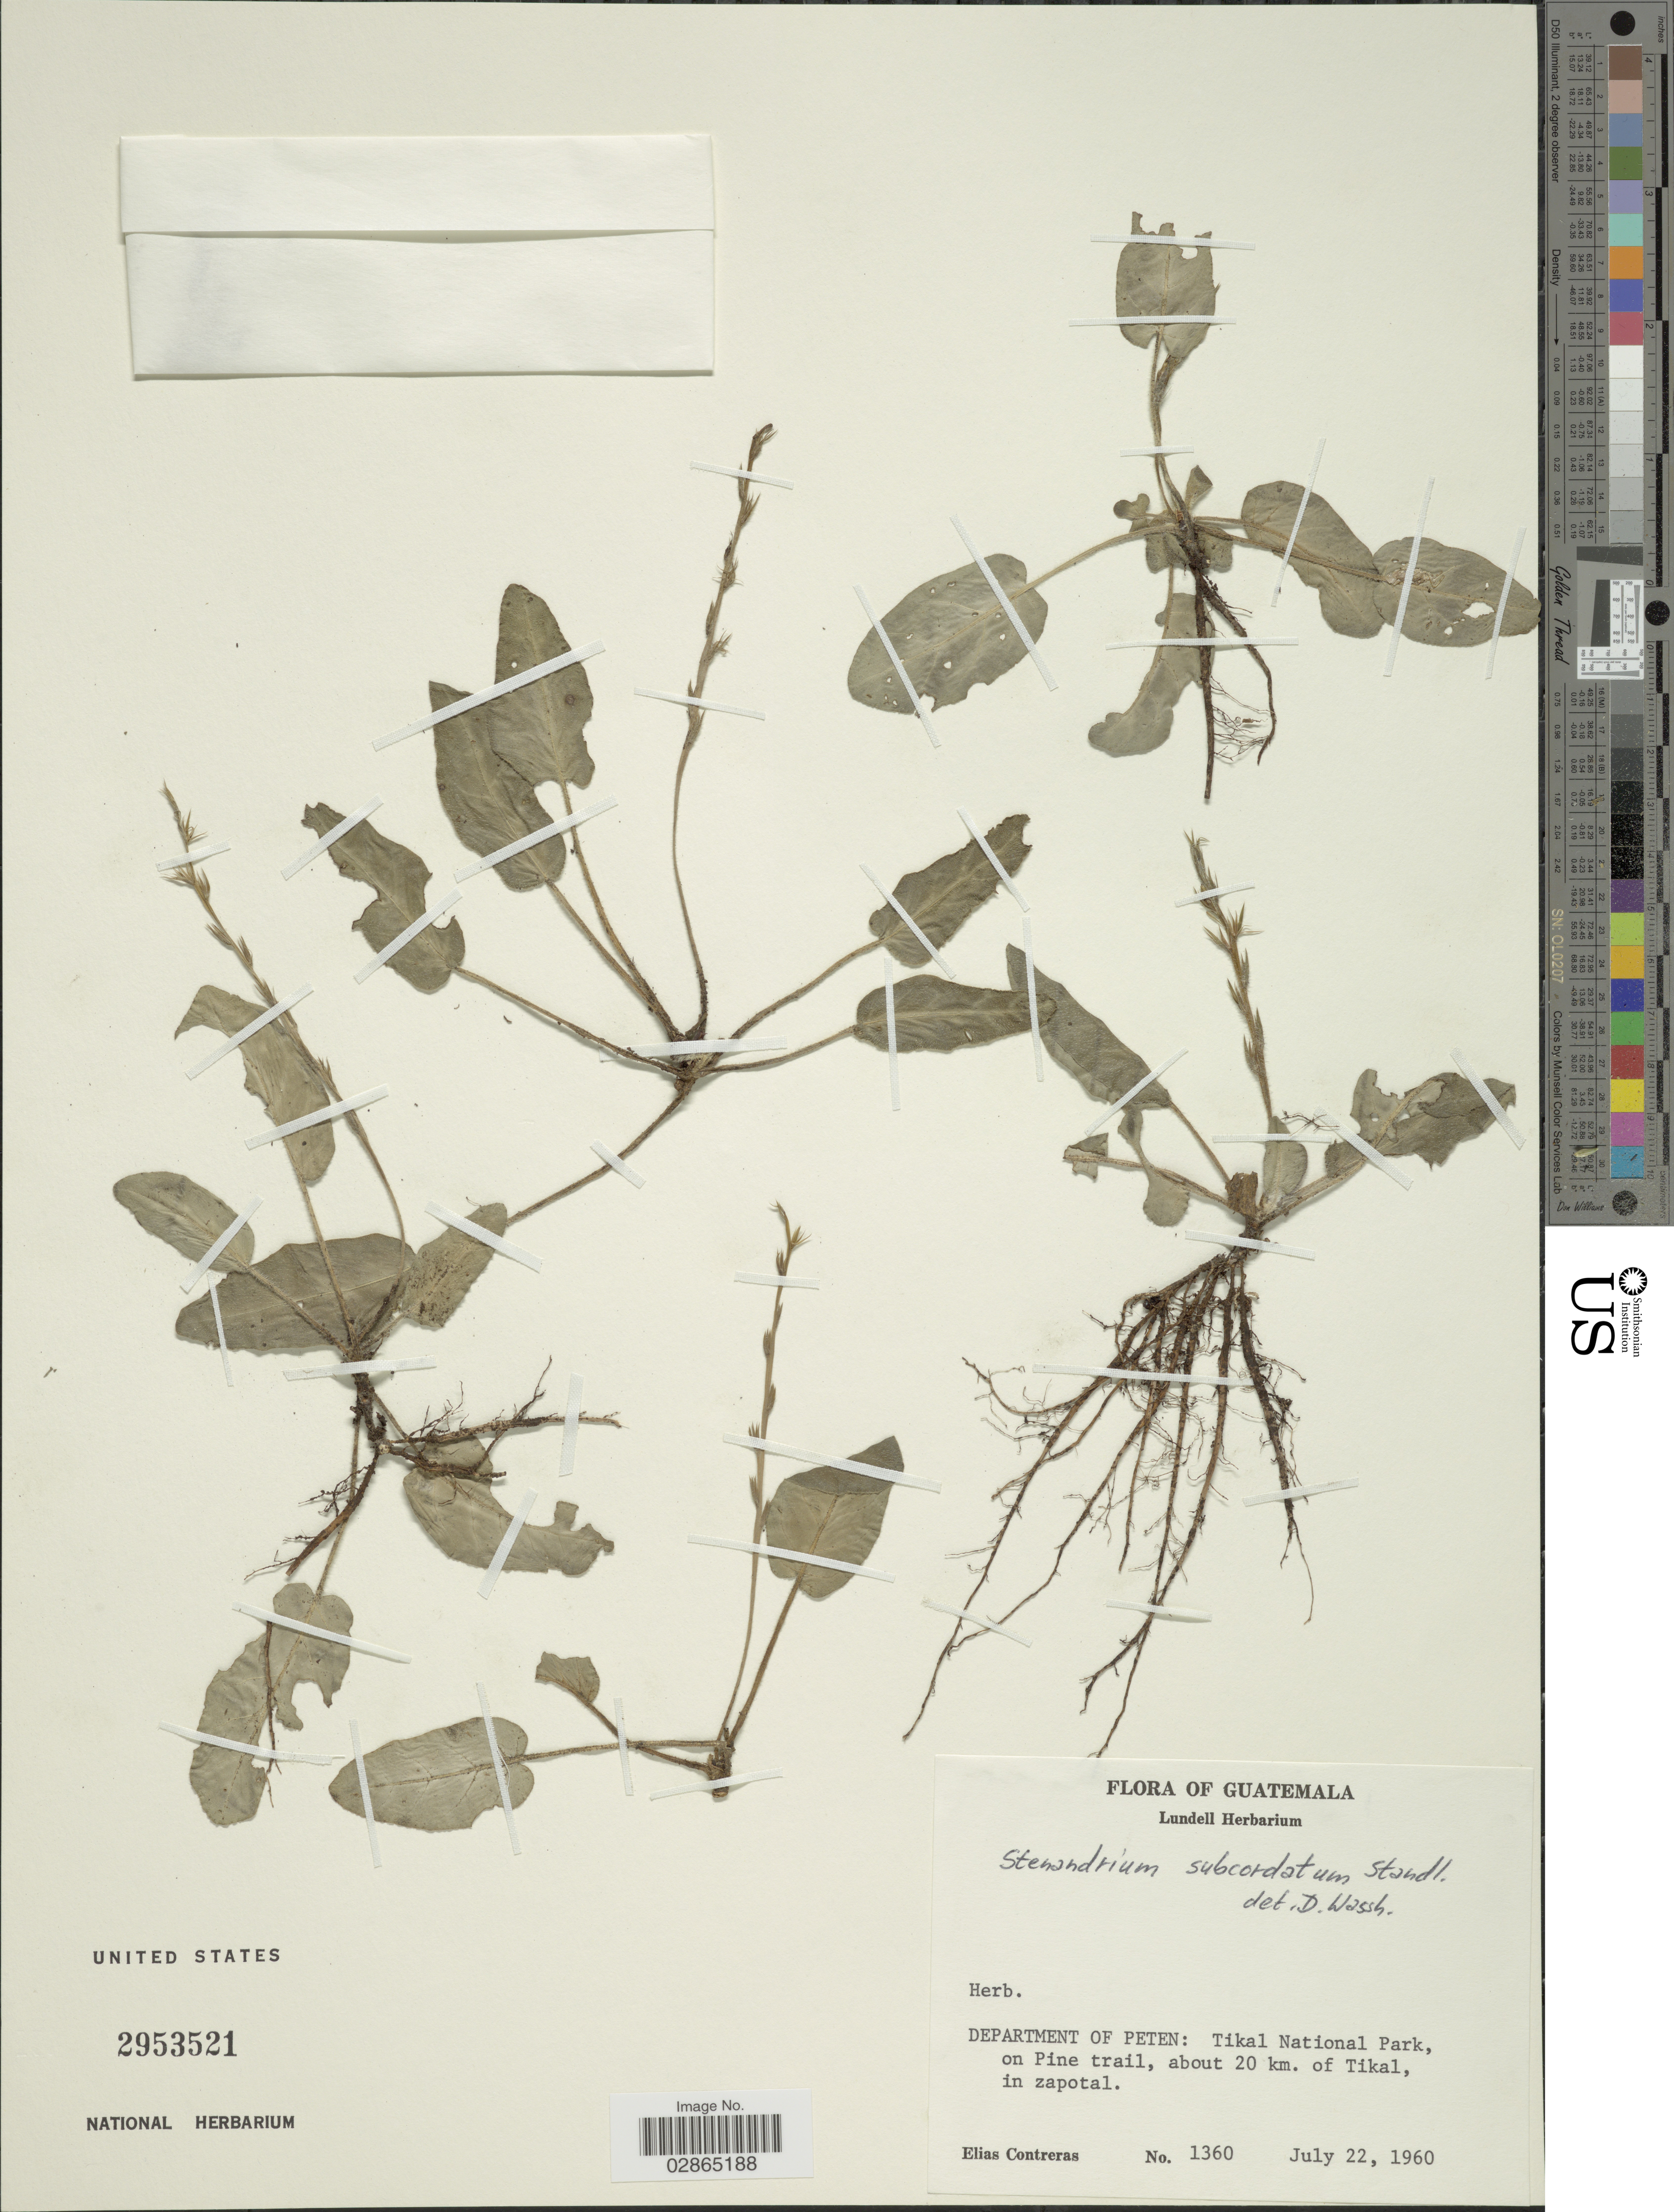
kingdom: Plantae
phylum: Tracheophyta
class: Magnoliopsida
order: Lamiales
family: Acanthaceae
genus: Stenandrium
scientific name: Stenandrium subcordatum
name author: Standl.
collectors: E. Contreras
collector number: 1360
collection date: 1960-07-22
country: Guatemala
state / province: El Petén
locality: Tikal National Park, on pine trail, about 20 km. of Tikal, in zapotal.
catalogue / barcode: US 2953521